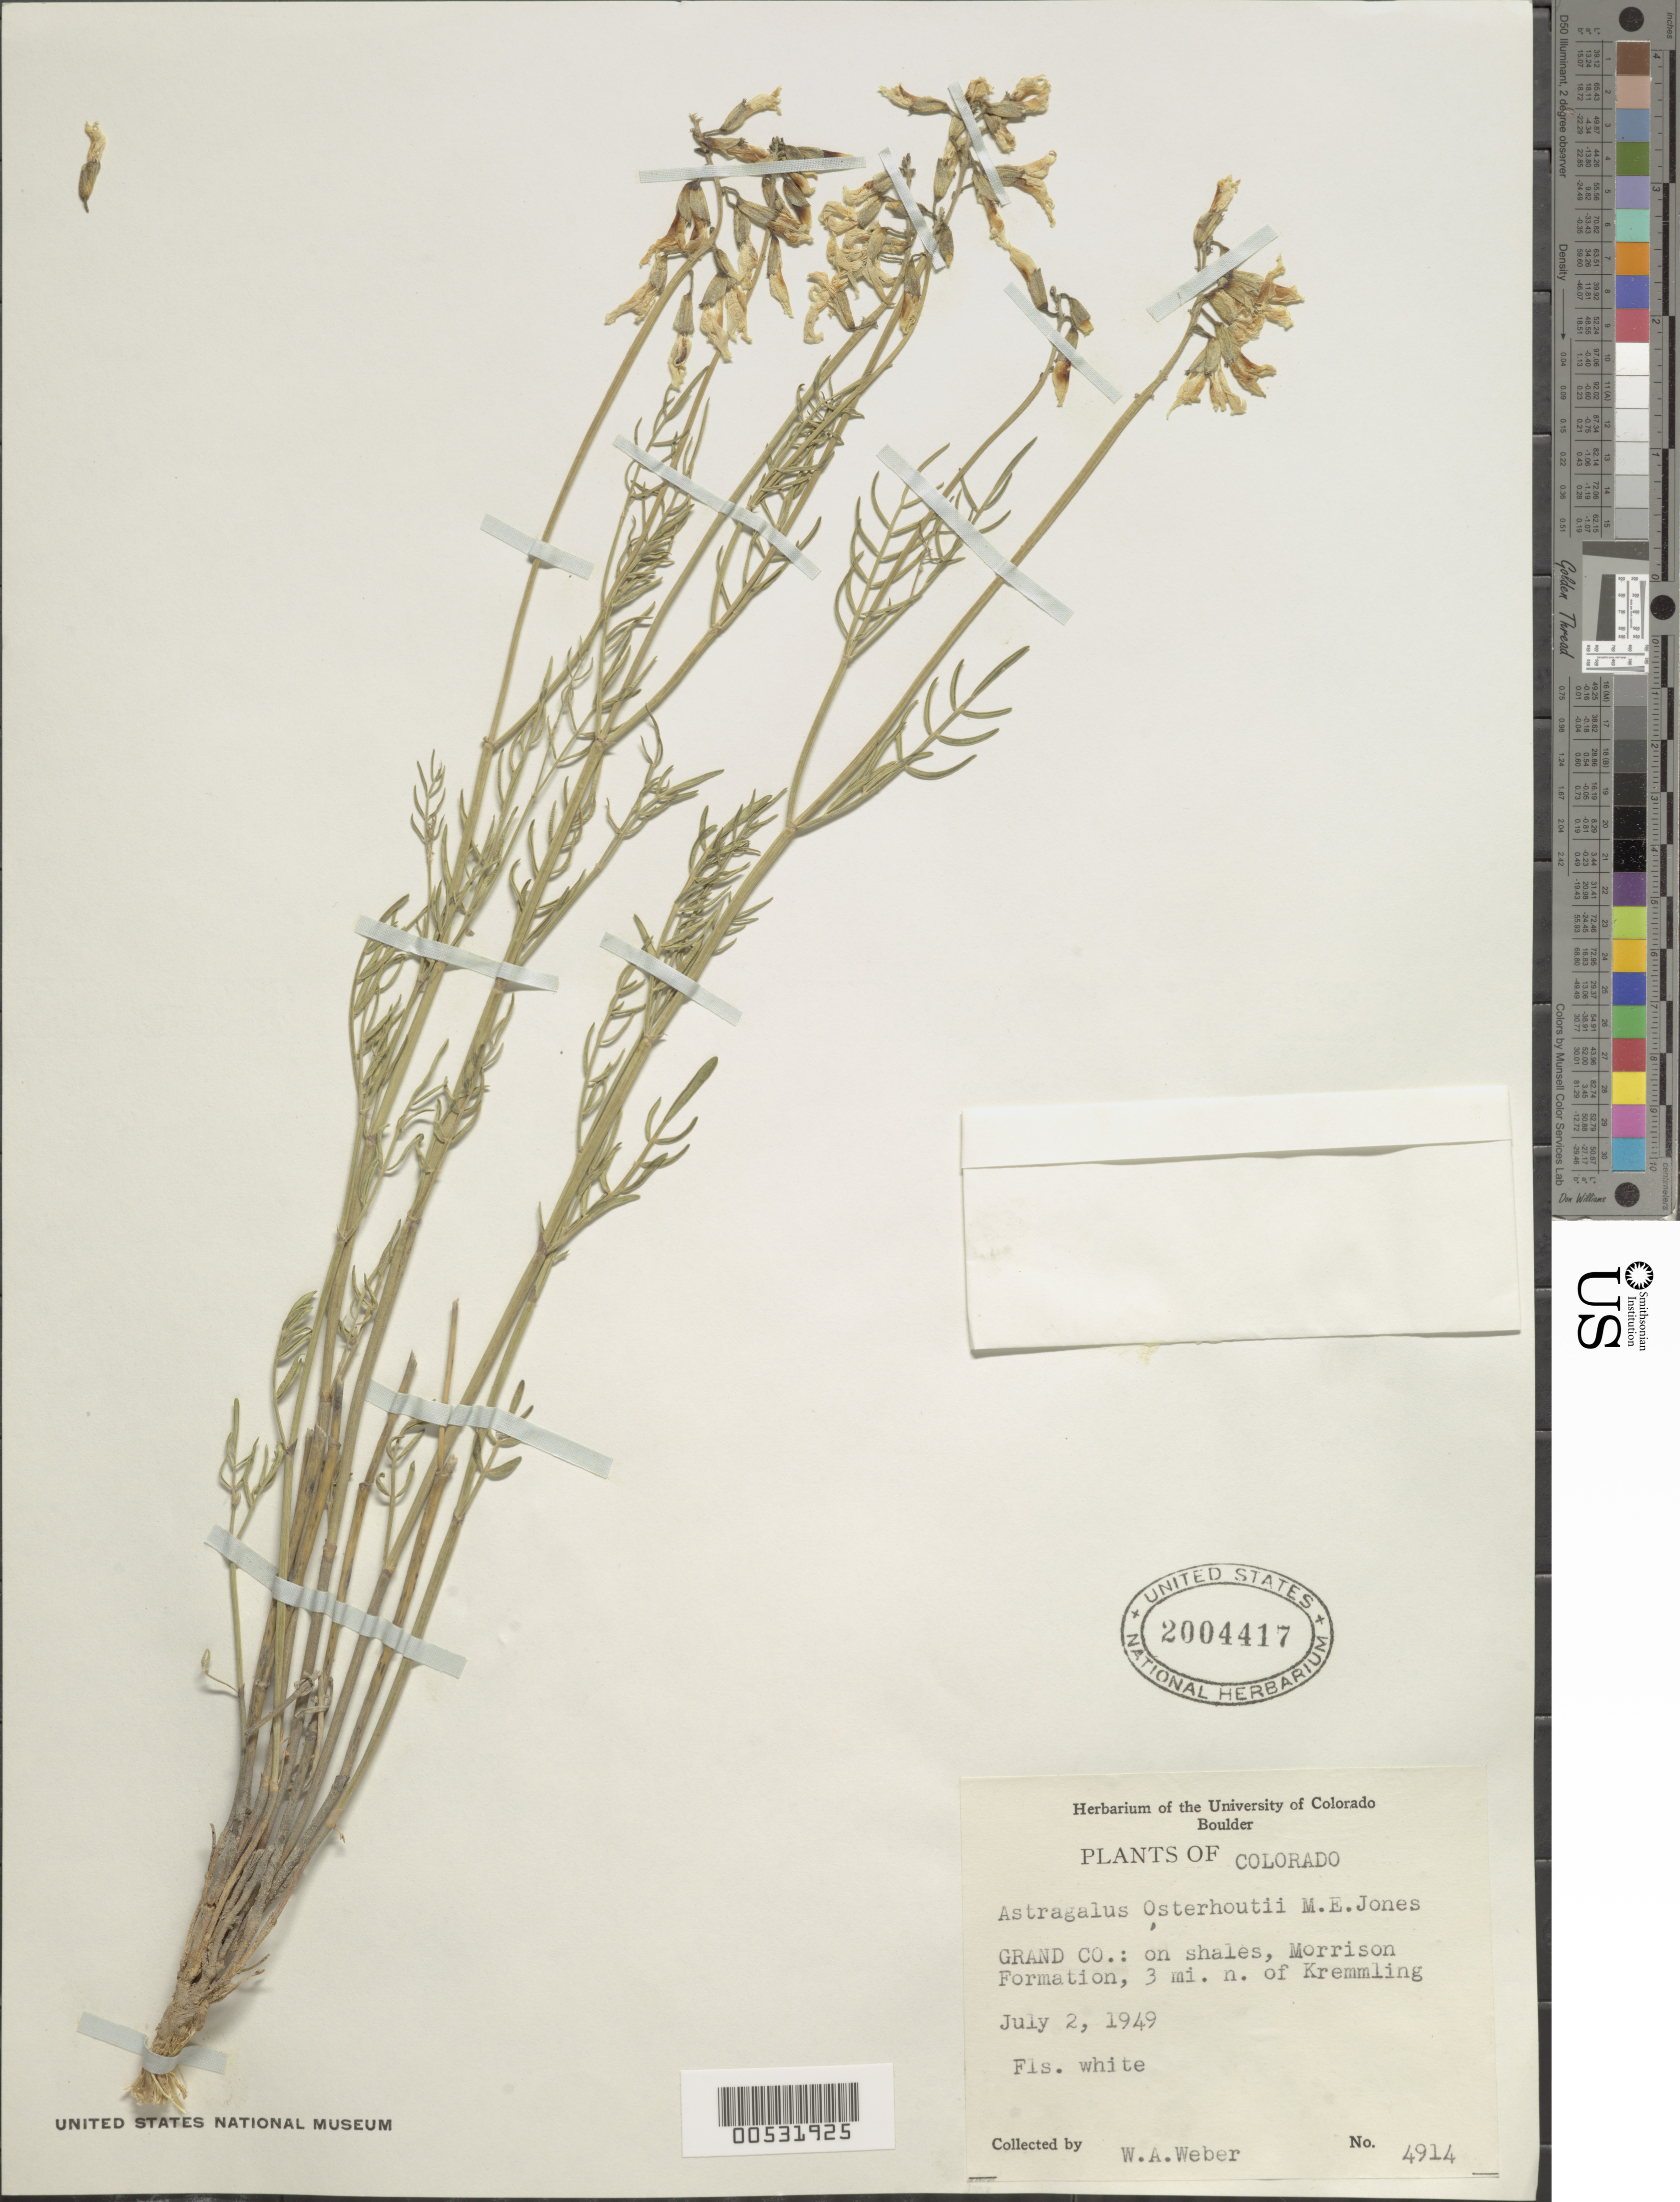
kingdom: Plantae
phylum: Tracheophyta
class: Magnoliopsida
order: Fabales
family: Fabaceae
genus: Astragalus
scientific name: Astragalus osterhoutii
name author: M.E. Jones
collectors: W. A. Weber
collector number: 4914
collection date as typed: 02 Jul 1949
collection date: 1949-07-02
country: United States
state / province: Colorado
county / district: Grand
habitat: On shales, Morrison Formation.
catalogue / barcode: US 2004417